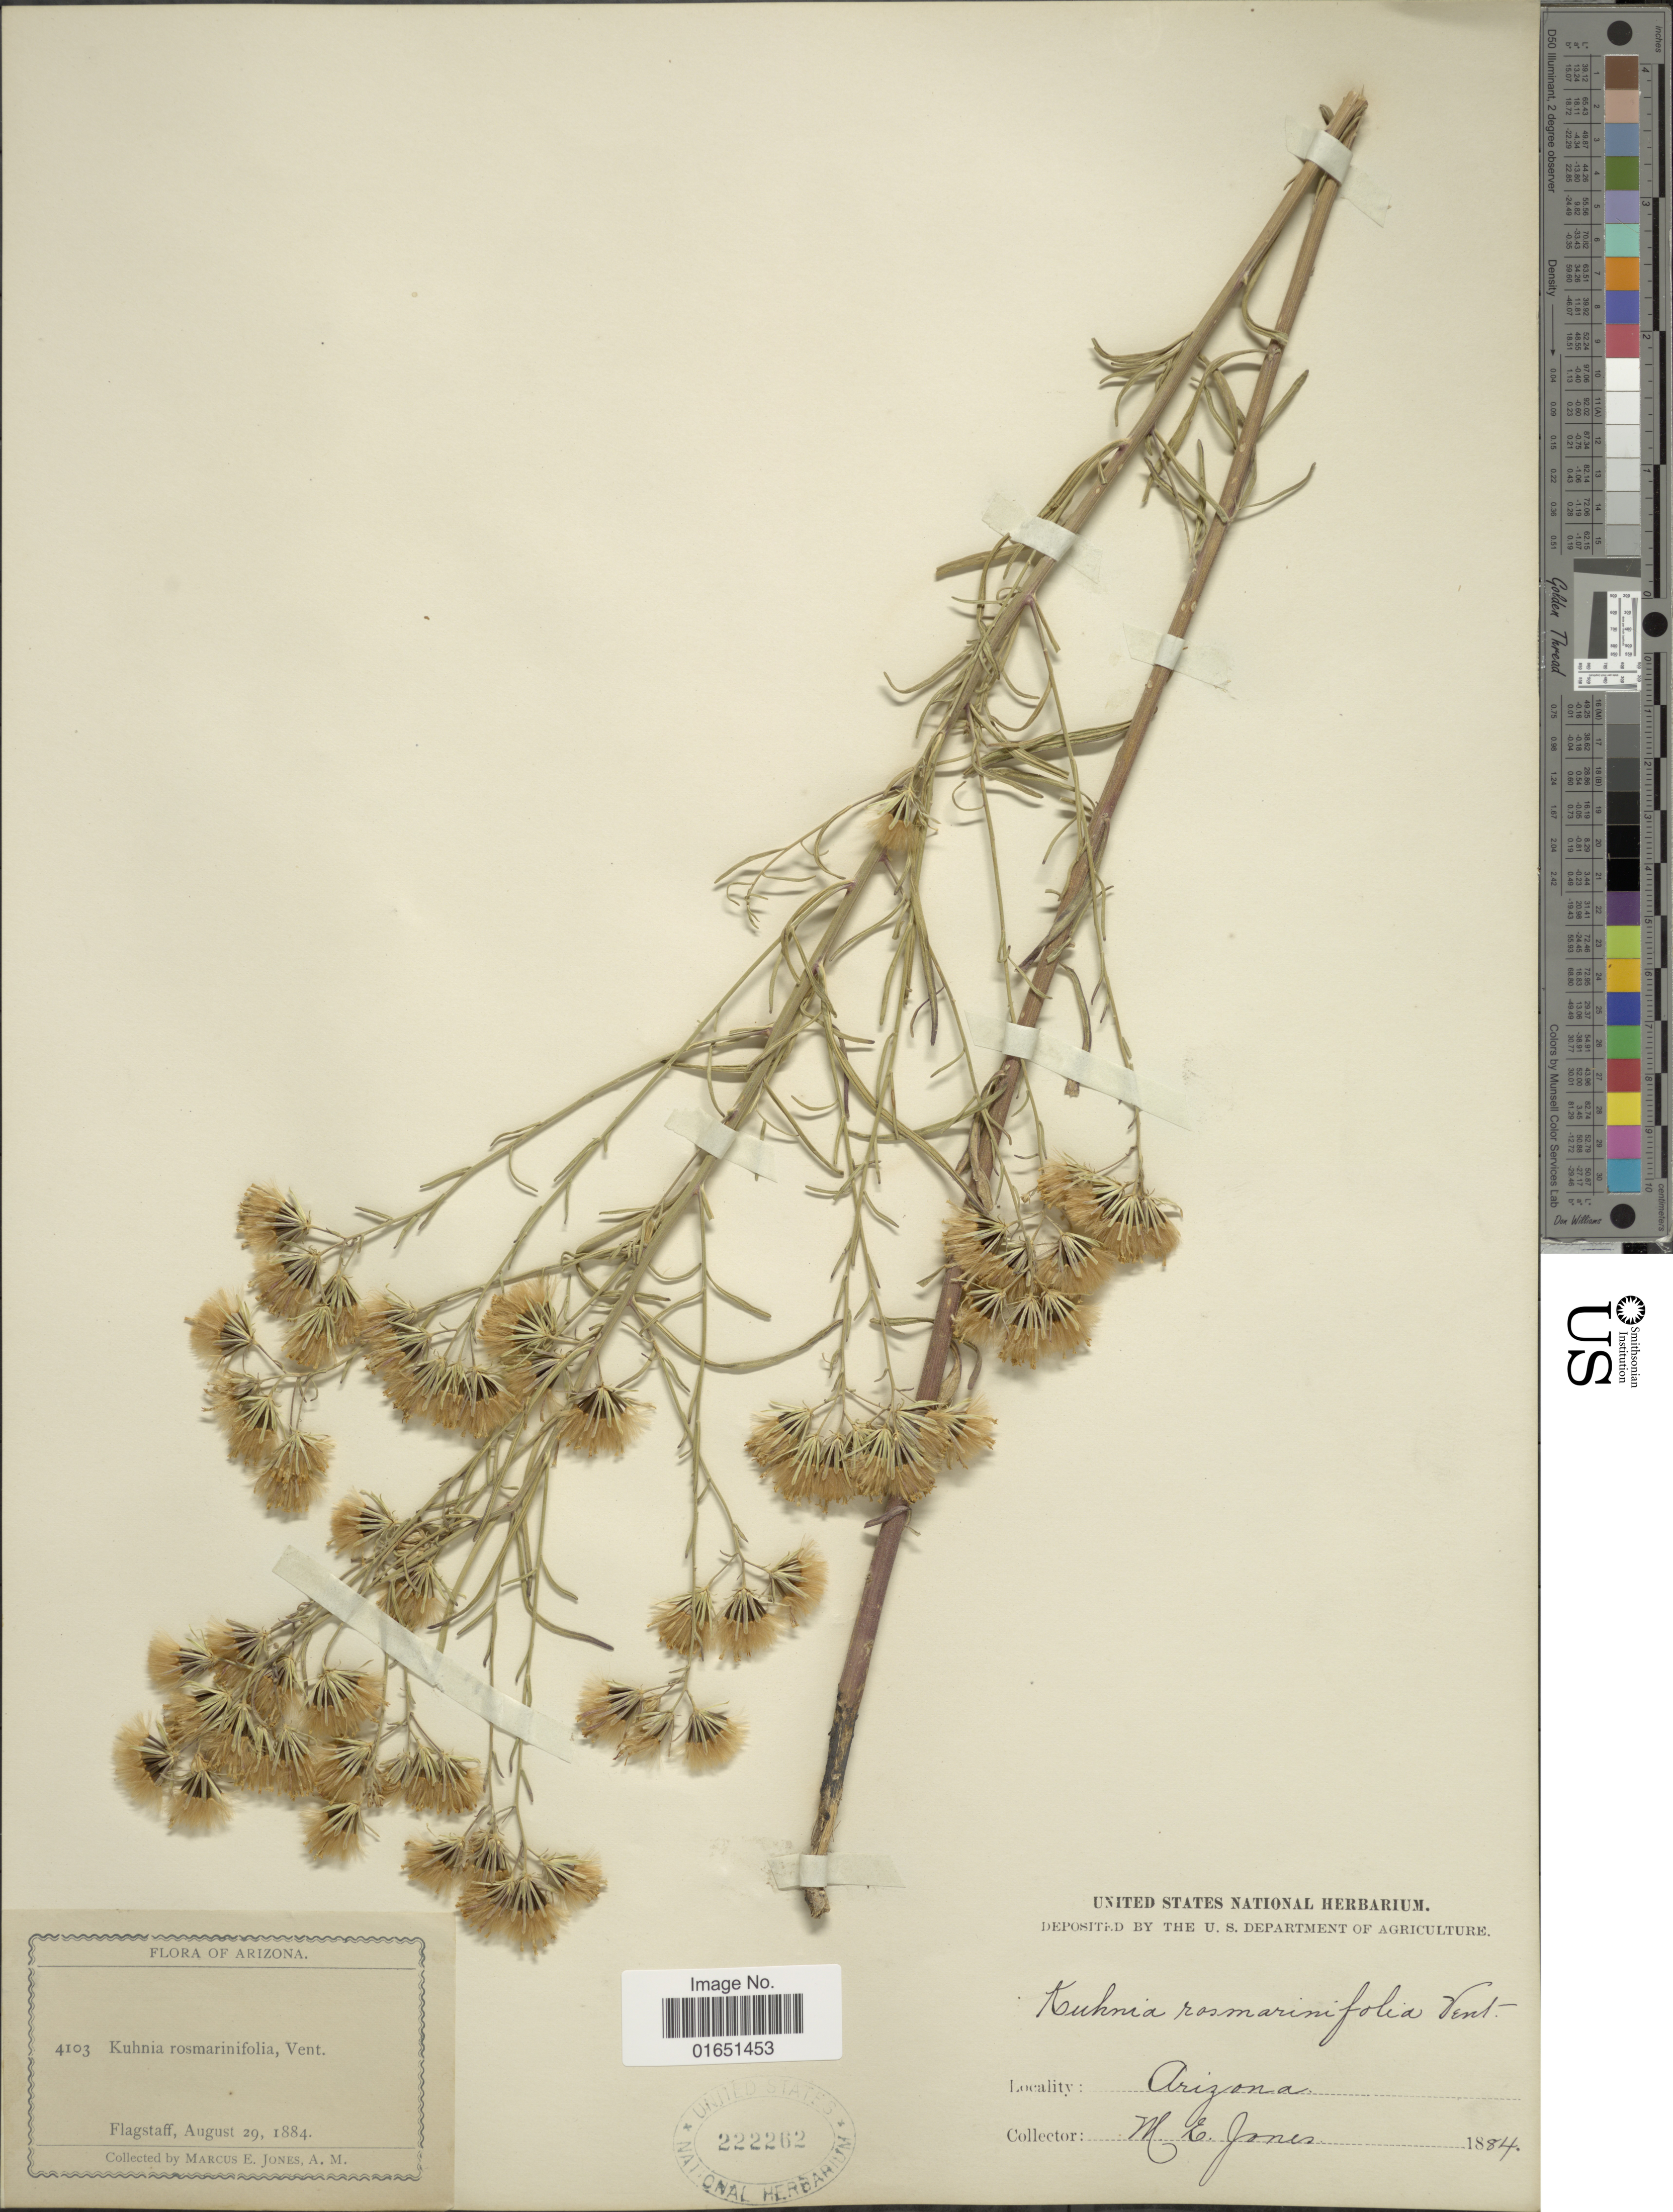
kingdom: Plantae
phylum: Tracheophyta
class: Magnoliopsida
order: Asterales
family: Asteraceae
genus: Brickellia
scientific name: Brickellia rosmarinifolia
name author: (Vent.) W.A. Weber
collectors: M. E. Jones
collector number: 4103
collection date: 1884-08-29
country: United States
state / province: Arizona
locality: Flagstaff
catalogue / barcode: US 222262